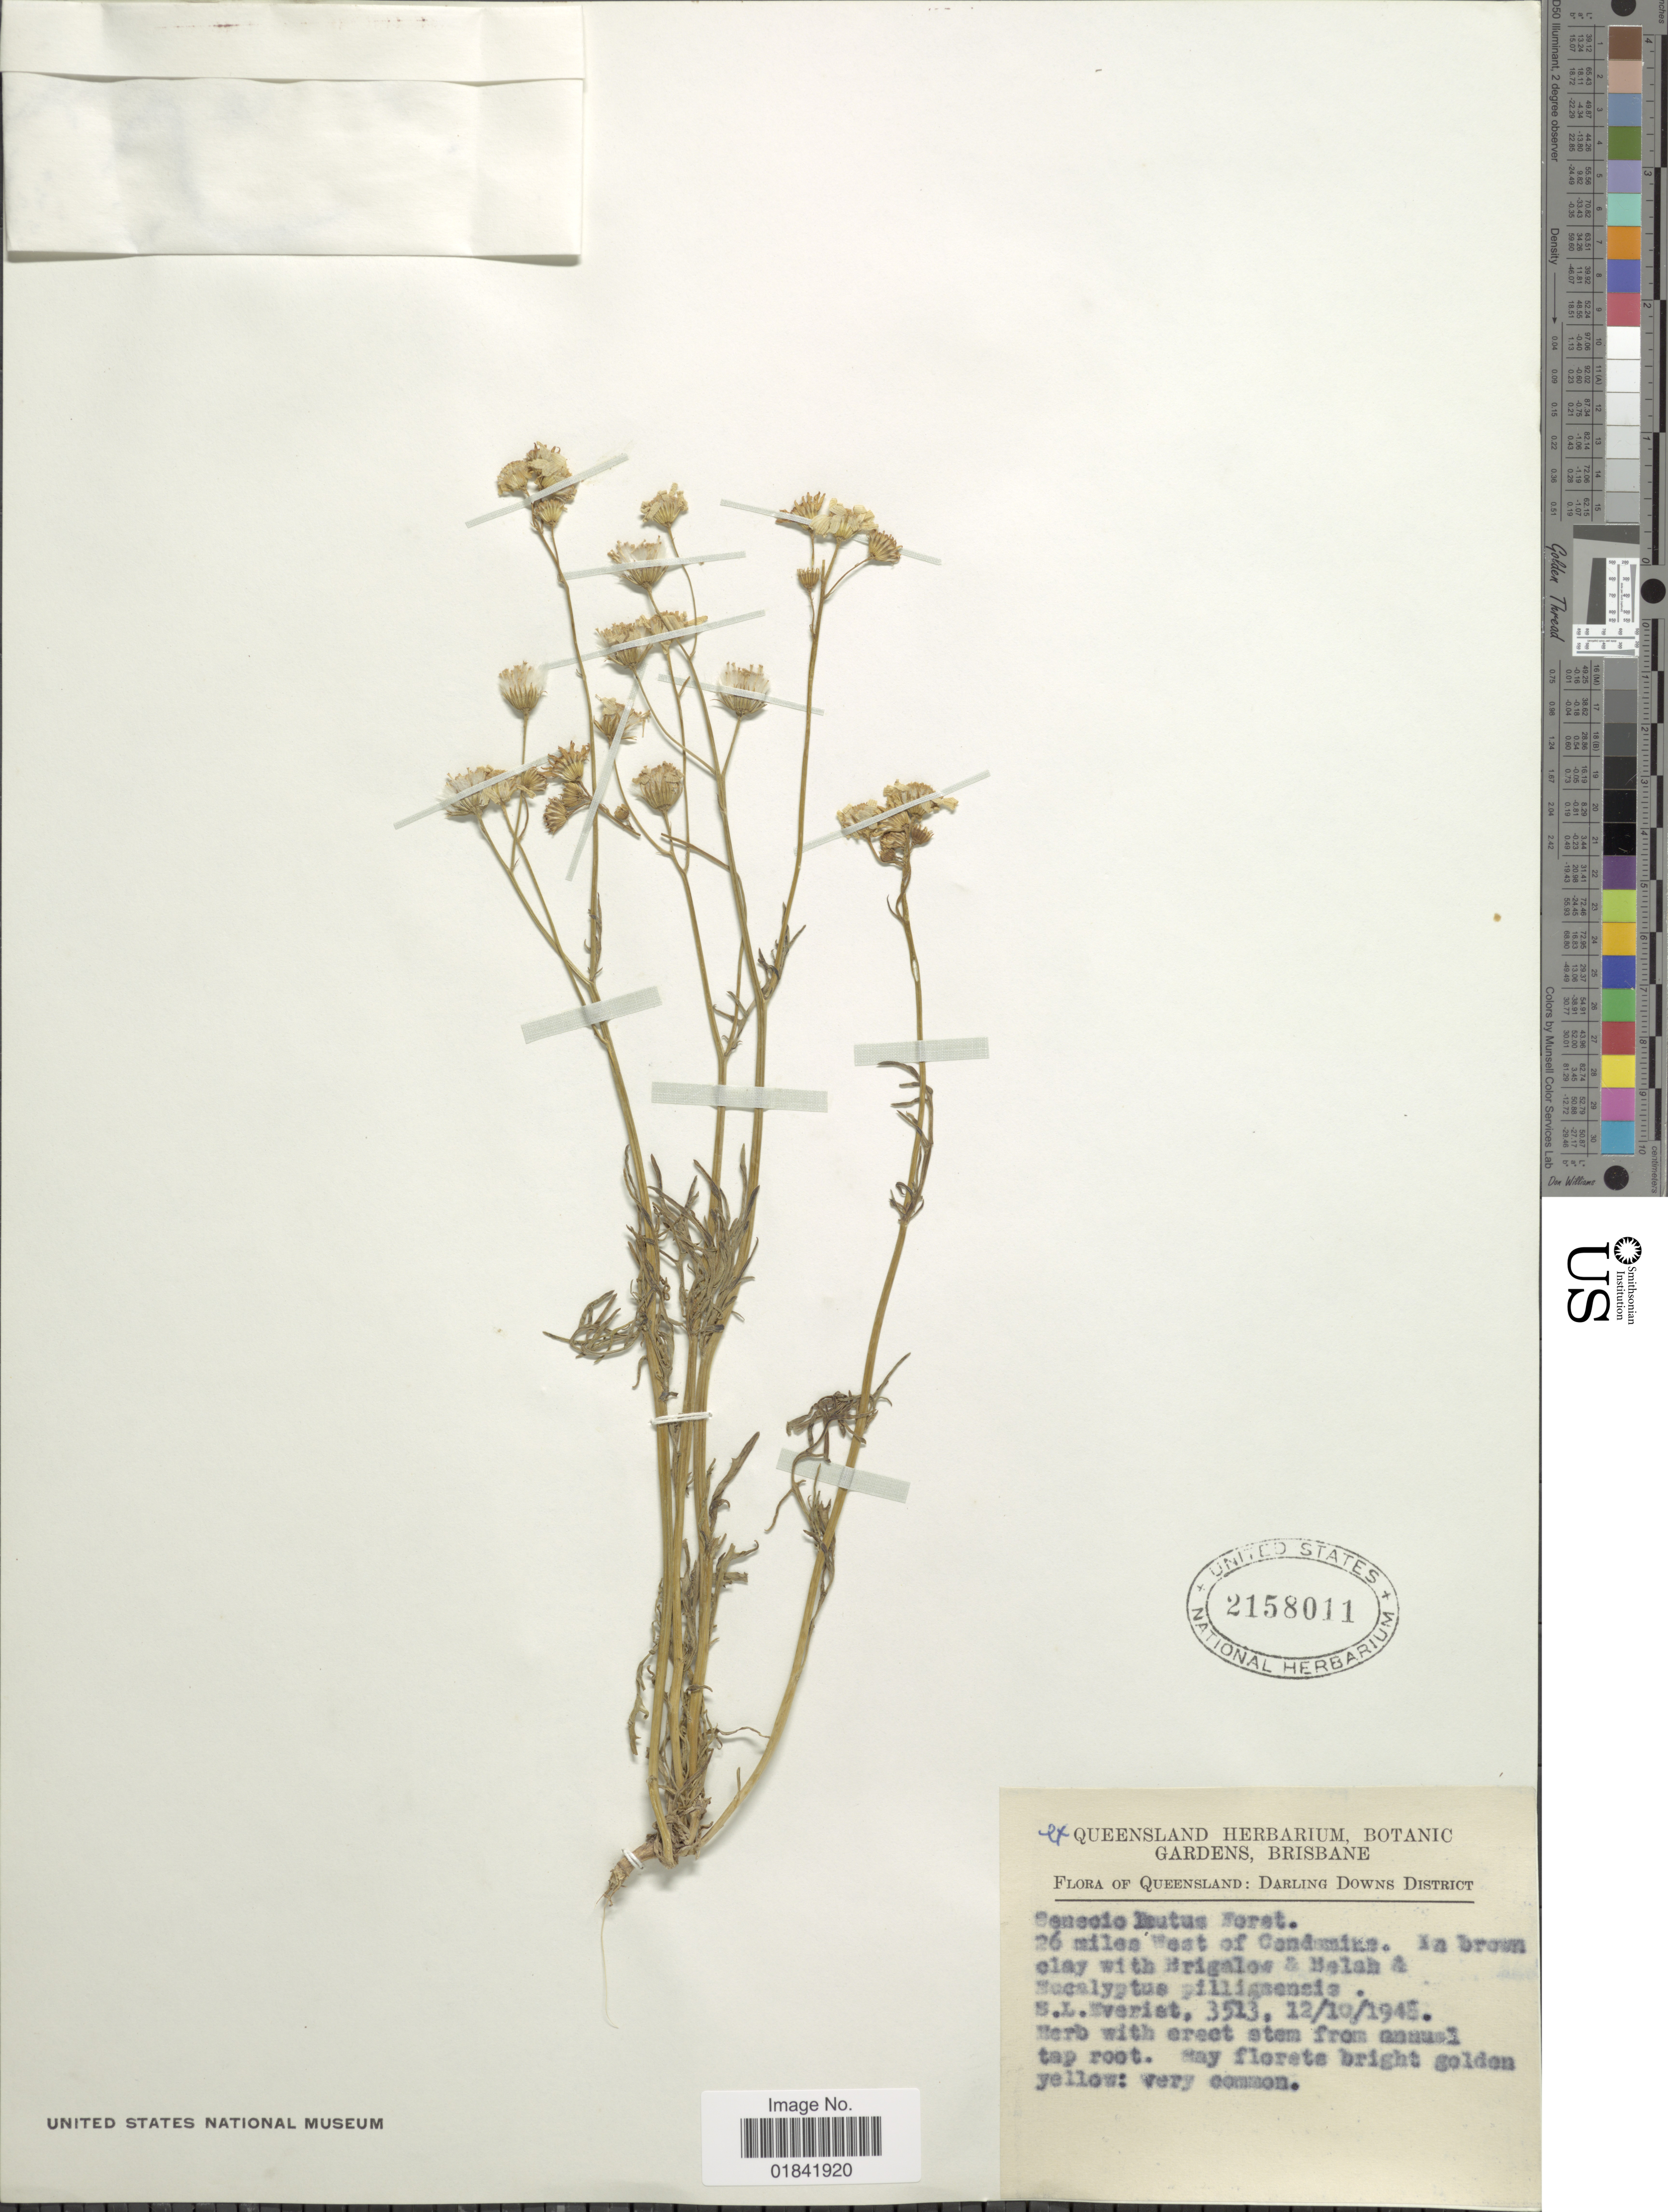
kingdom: Plantae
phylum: Tracheophyta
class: Magnoliopsida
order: Asterales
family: Asteraceae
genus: Senecio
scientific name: Senecio lautus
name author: Sol. ex G. Forst.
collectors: S. Everist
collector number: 3513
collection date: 1945-10-12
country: Australia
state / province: Queensland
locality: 26 miles West of Condamine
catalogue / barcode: US 2158011